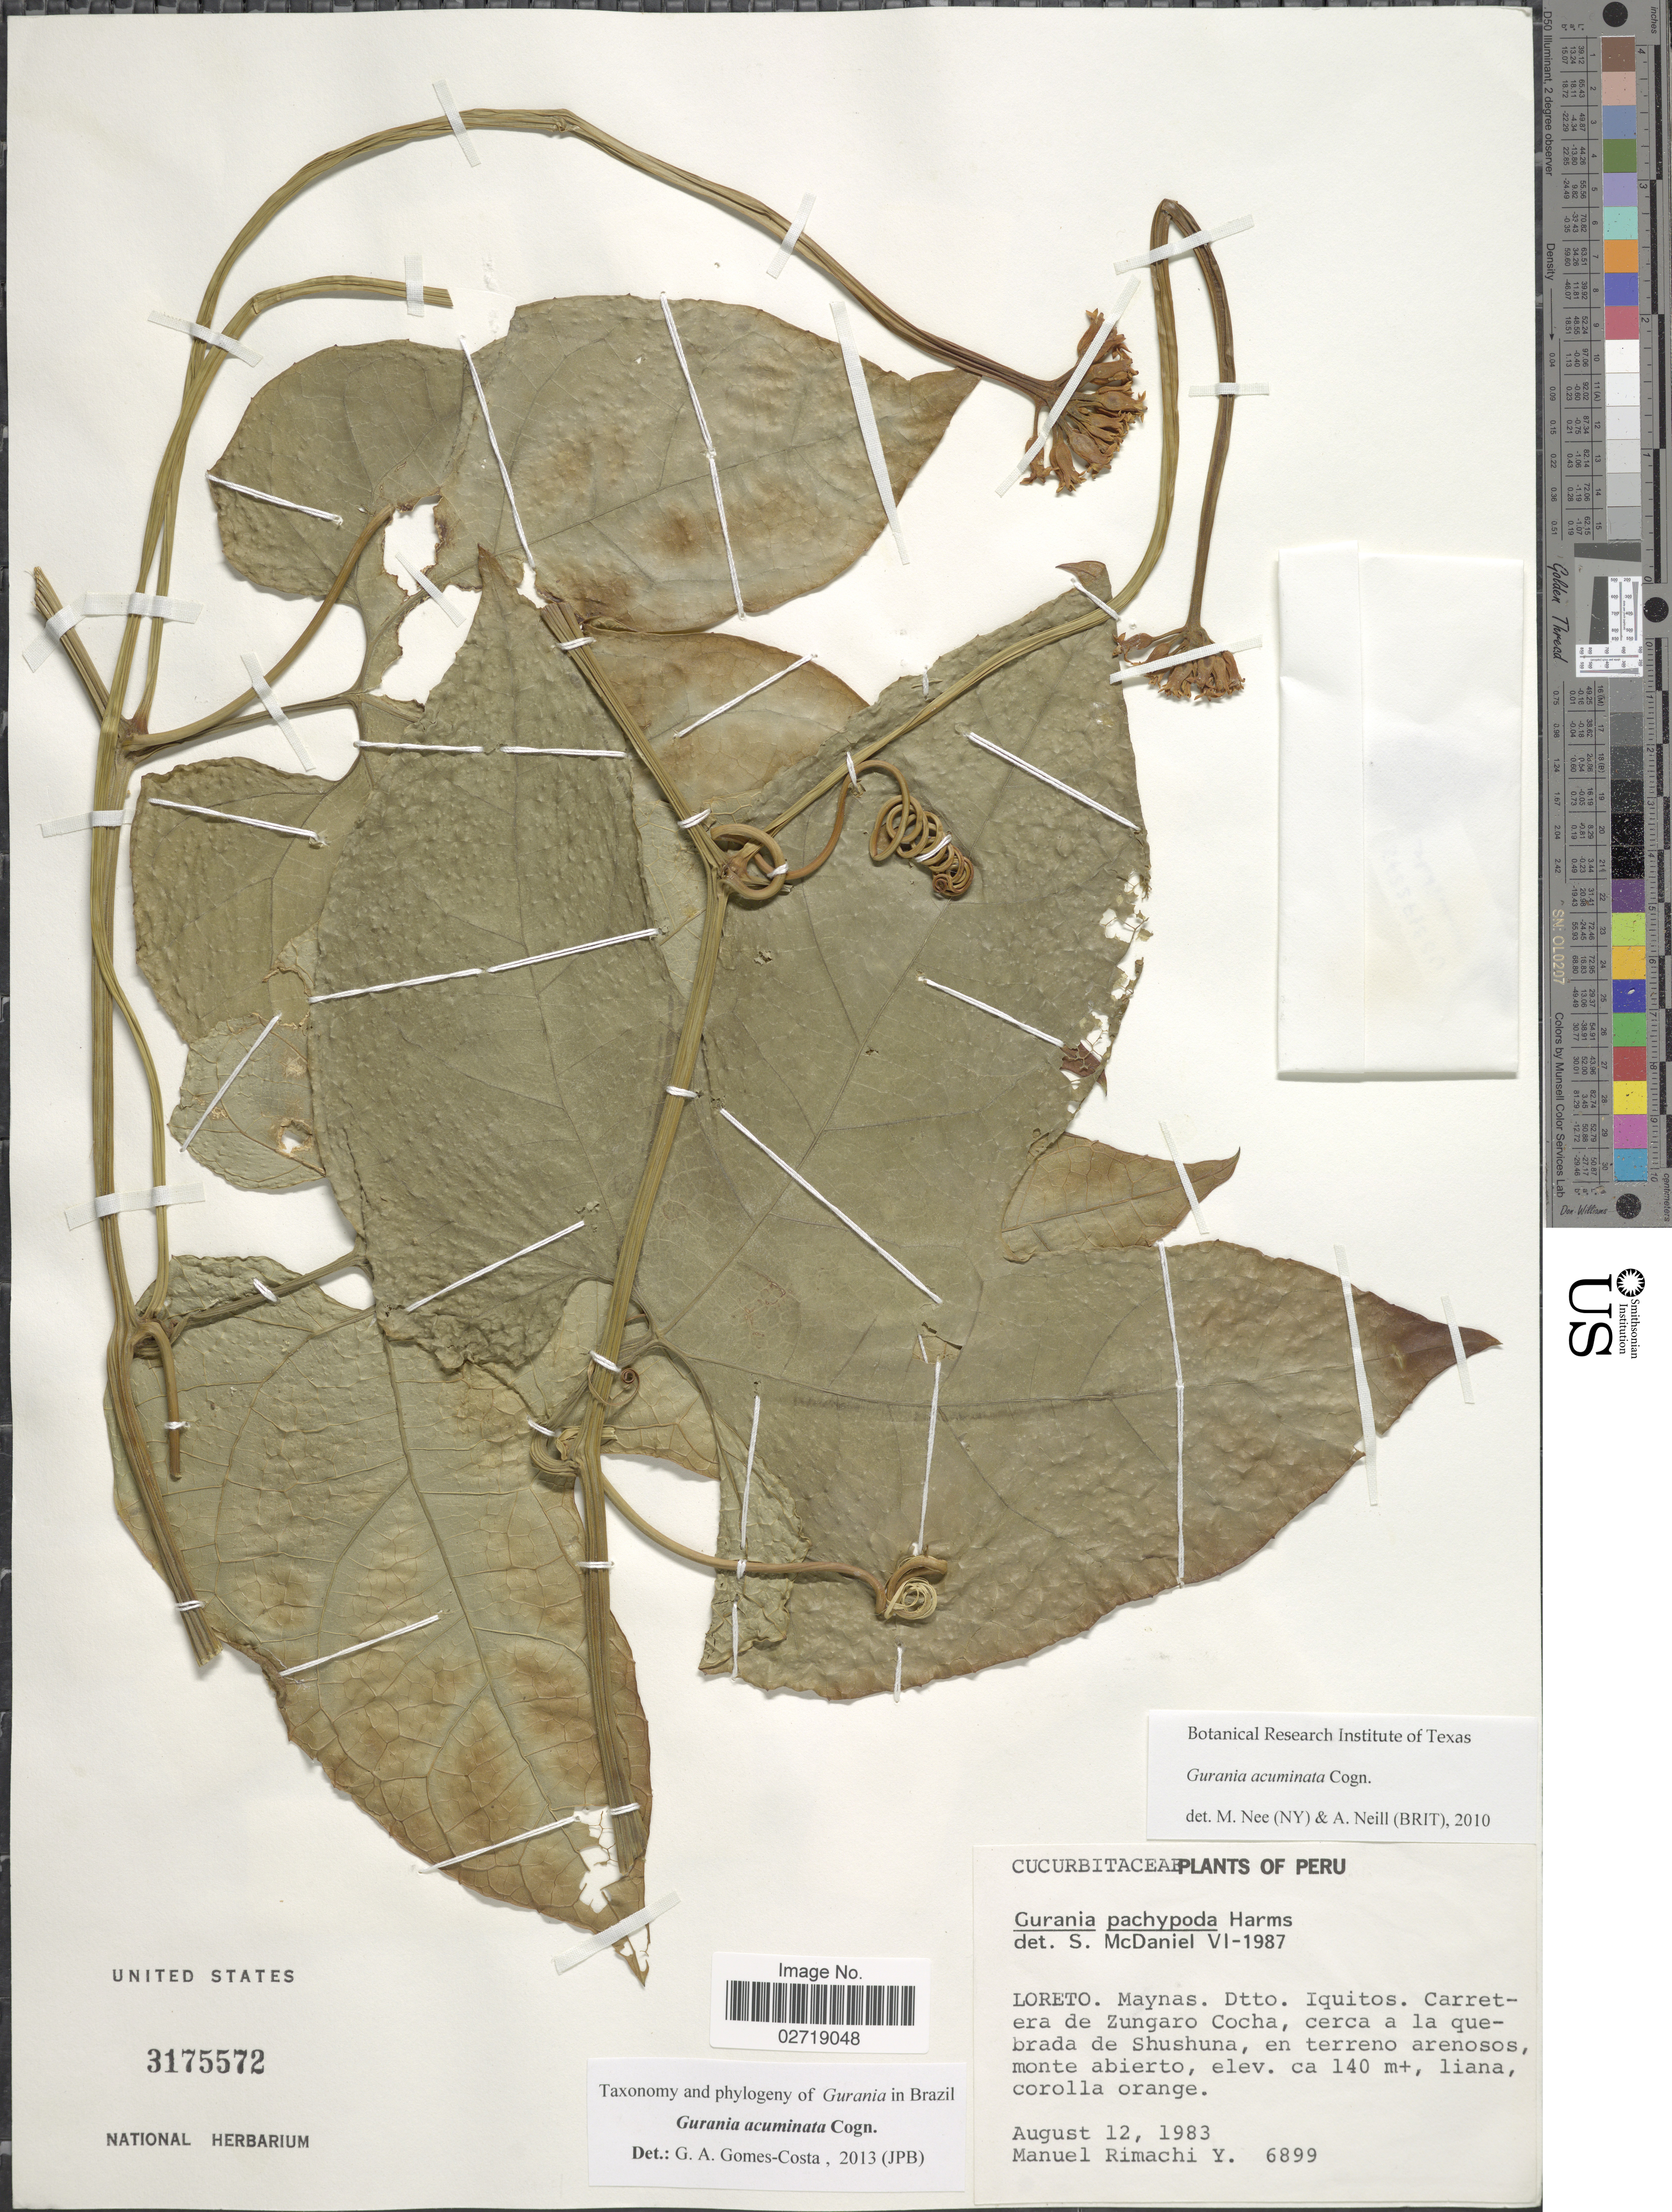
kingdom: Plantae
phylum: Tracheophyta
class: Magnoliopsida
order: Cucurbitales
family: Cucurbitaceae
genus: Gurania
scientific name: Gurania acuminata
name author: Cogn.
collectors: M. Rimachi Y.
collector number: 6899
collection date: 1983-08-12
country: Peru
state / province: Loreto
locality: Maynas. Dtto. Iquitos. Carretera de Zungaro Cocha, cerca a la quebrada de Shushuna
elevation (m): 140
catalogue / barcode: US 3175572